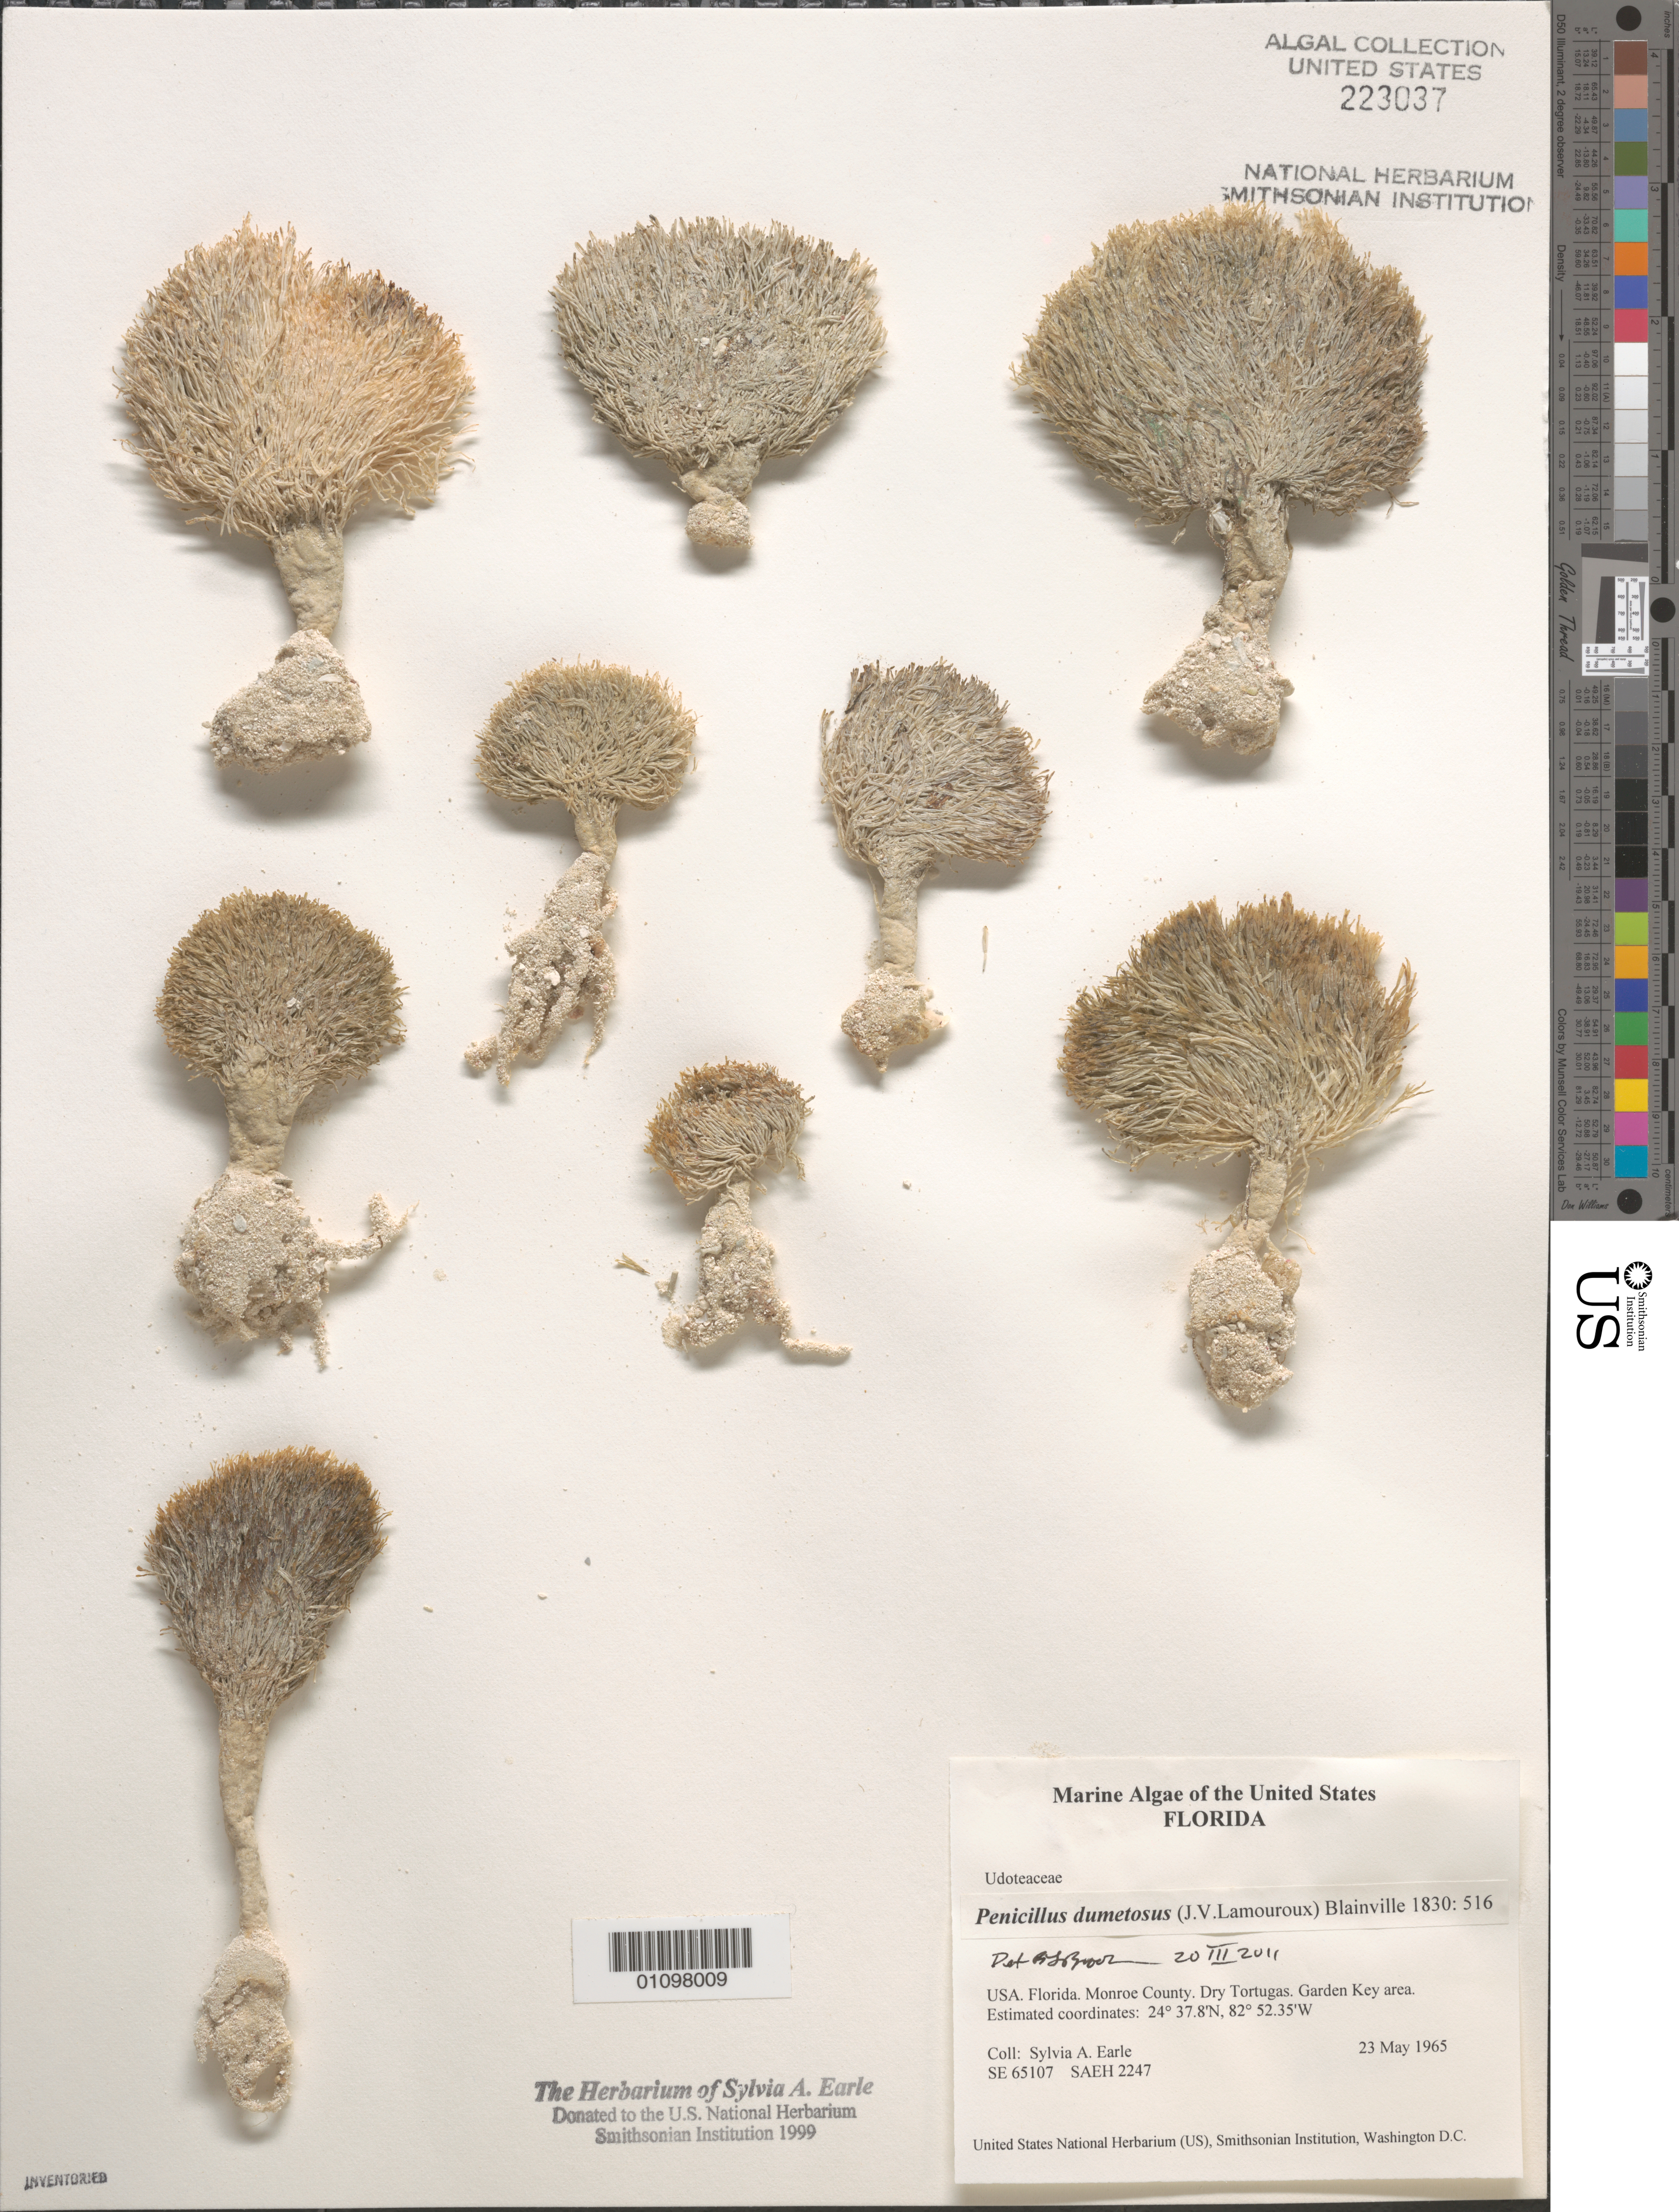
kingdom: Plantae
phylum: Chlorophyta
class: Ulvophyceae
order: Bryopsidales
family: Udoteaceae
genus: Penicillus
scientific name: Penicillus dumetosus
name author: (J.V.Lamouroux) Blainville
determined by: Brooks, B. L., (BOT), Smithsonian Institution - National Museum of Natural History (UNITED STATES)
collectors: S. A. Earle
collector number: SE 65107 & SAEH 2247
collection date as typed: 23 May 1965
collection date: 1965-05-23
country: United States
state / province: Florida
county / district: Monroe County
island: Dry Tortugas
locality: Near Garden Key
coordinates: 24 37.8'N, 82 52.35'W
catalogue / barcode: US 223037